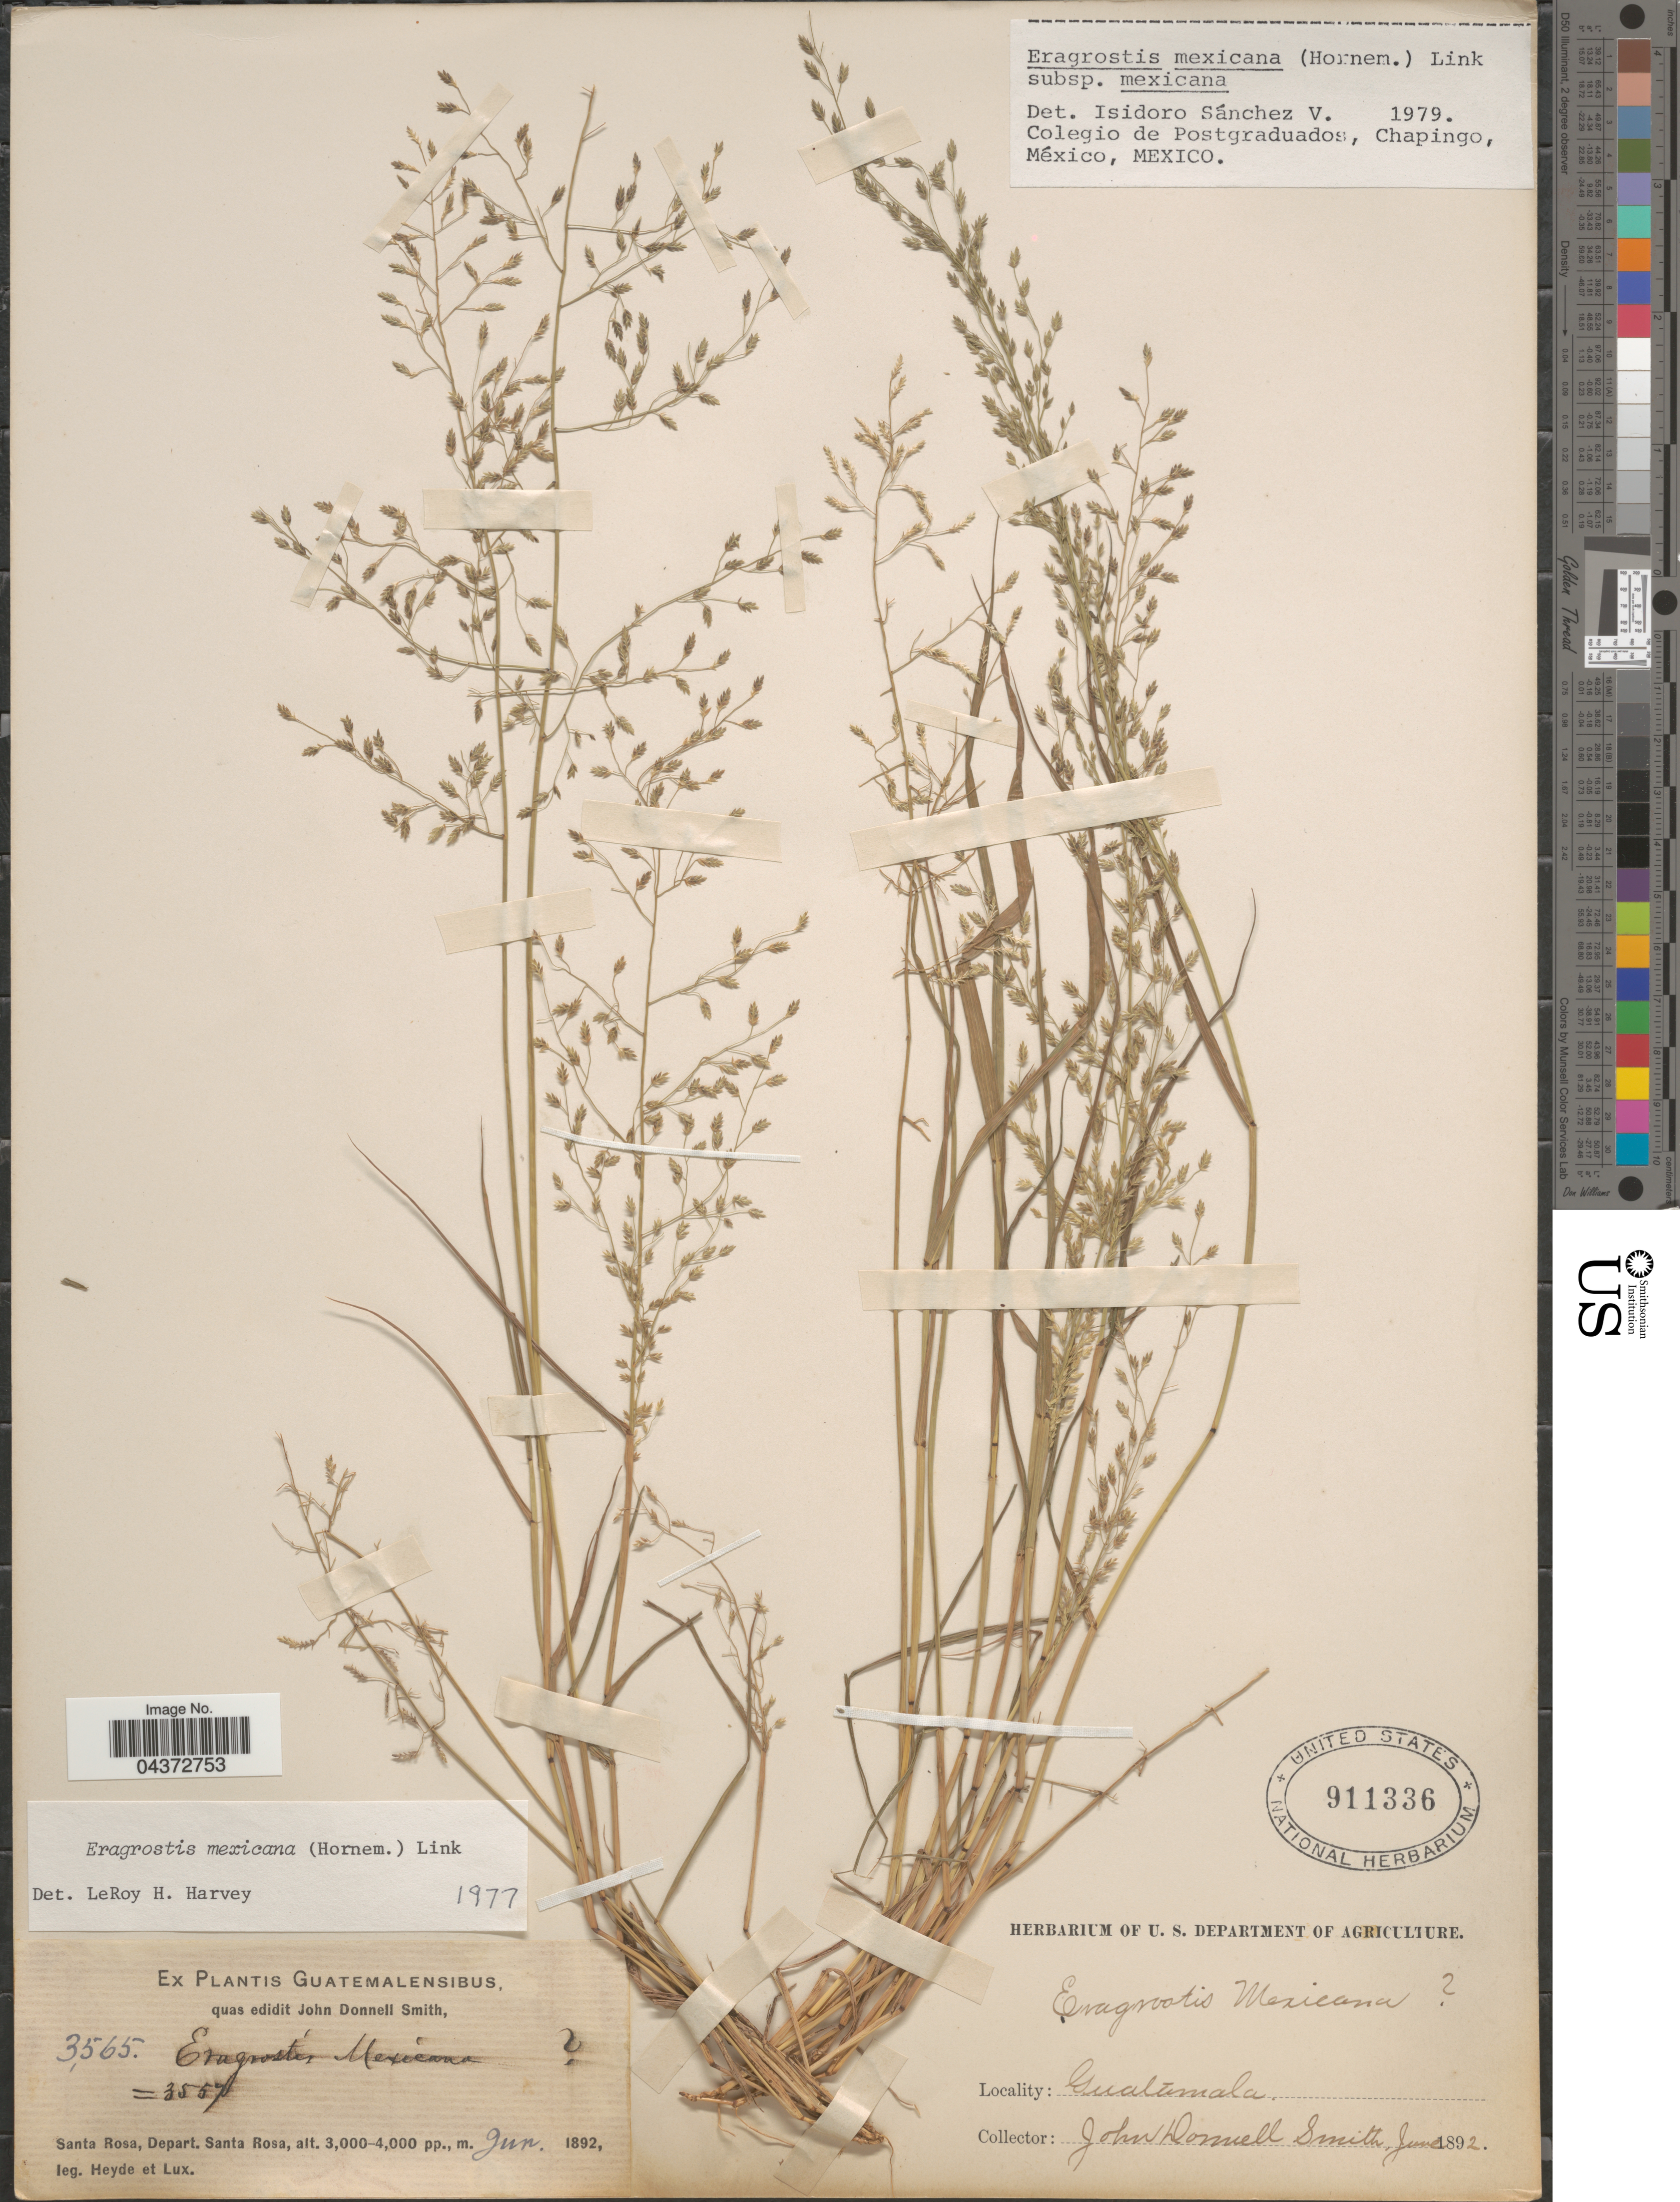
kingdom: Plantae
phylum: Tracheophyta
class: Liliopsida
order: Poales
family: Poaceae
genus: Eragrostis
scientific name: Eragrostis mexicana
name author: (Hornem.) Link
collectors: Heyde, Lux & J. Donnell Smith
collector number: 3565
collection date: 1892-06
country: Guatemala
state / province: Santa Rosa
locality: Santa Rosa, Depart. Santa Rosa.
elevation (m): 914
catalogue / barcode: US 911336